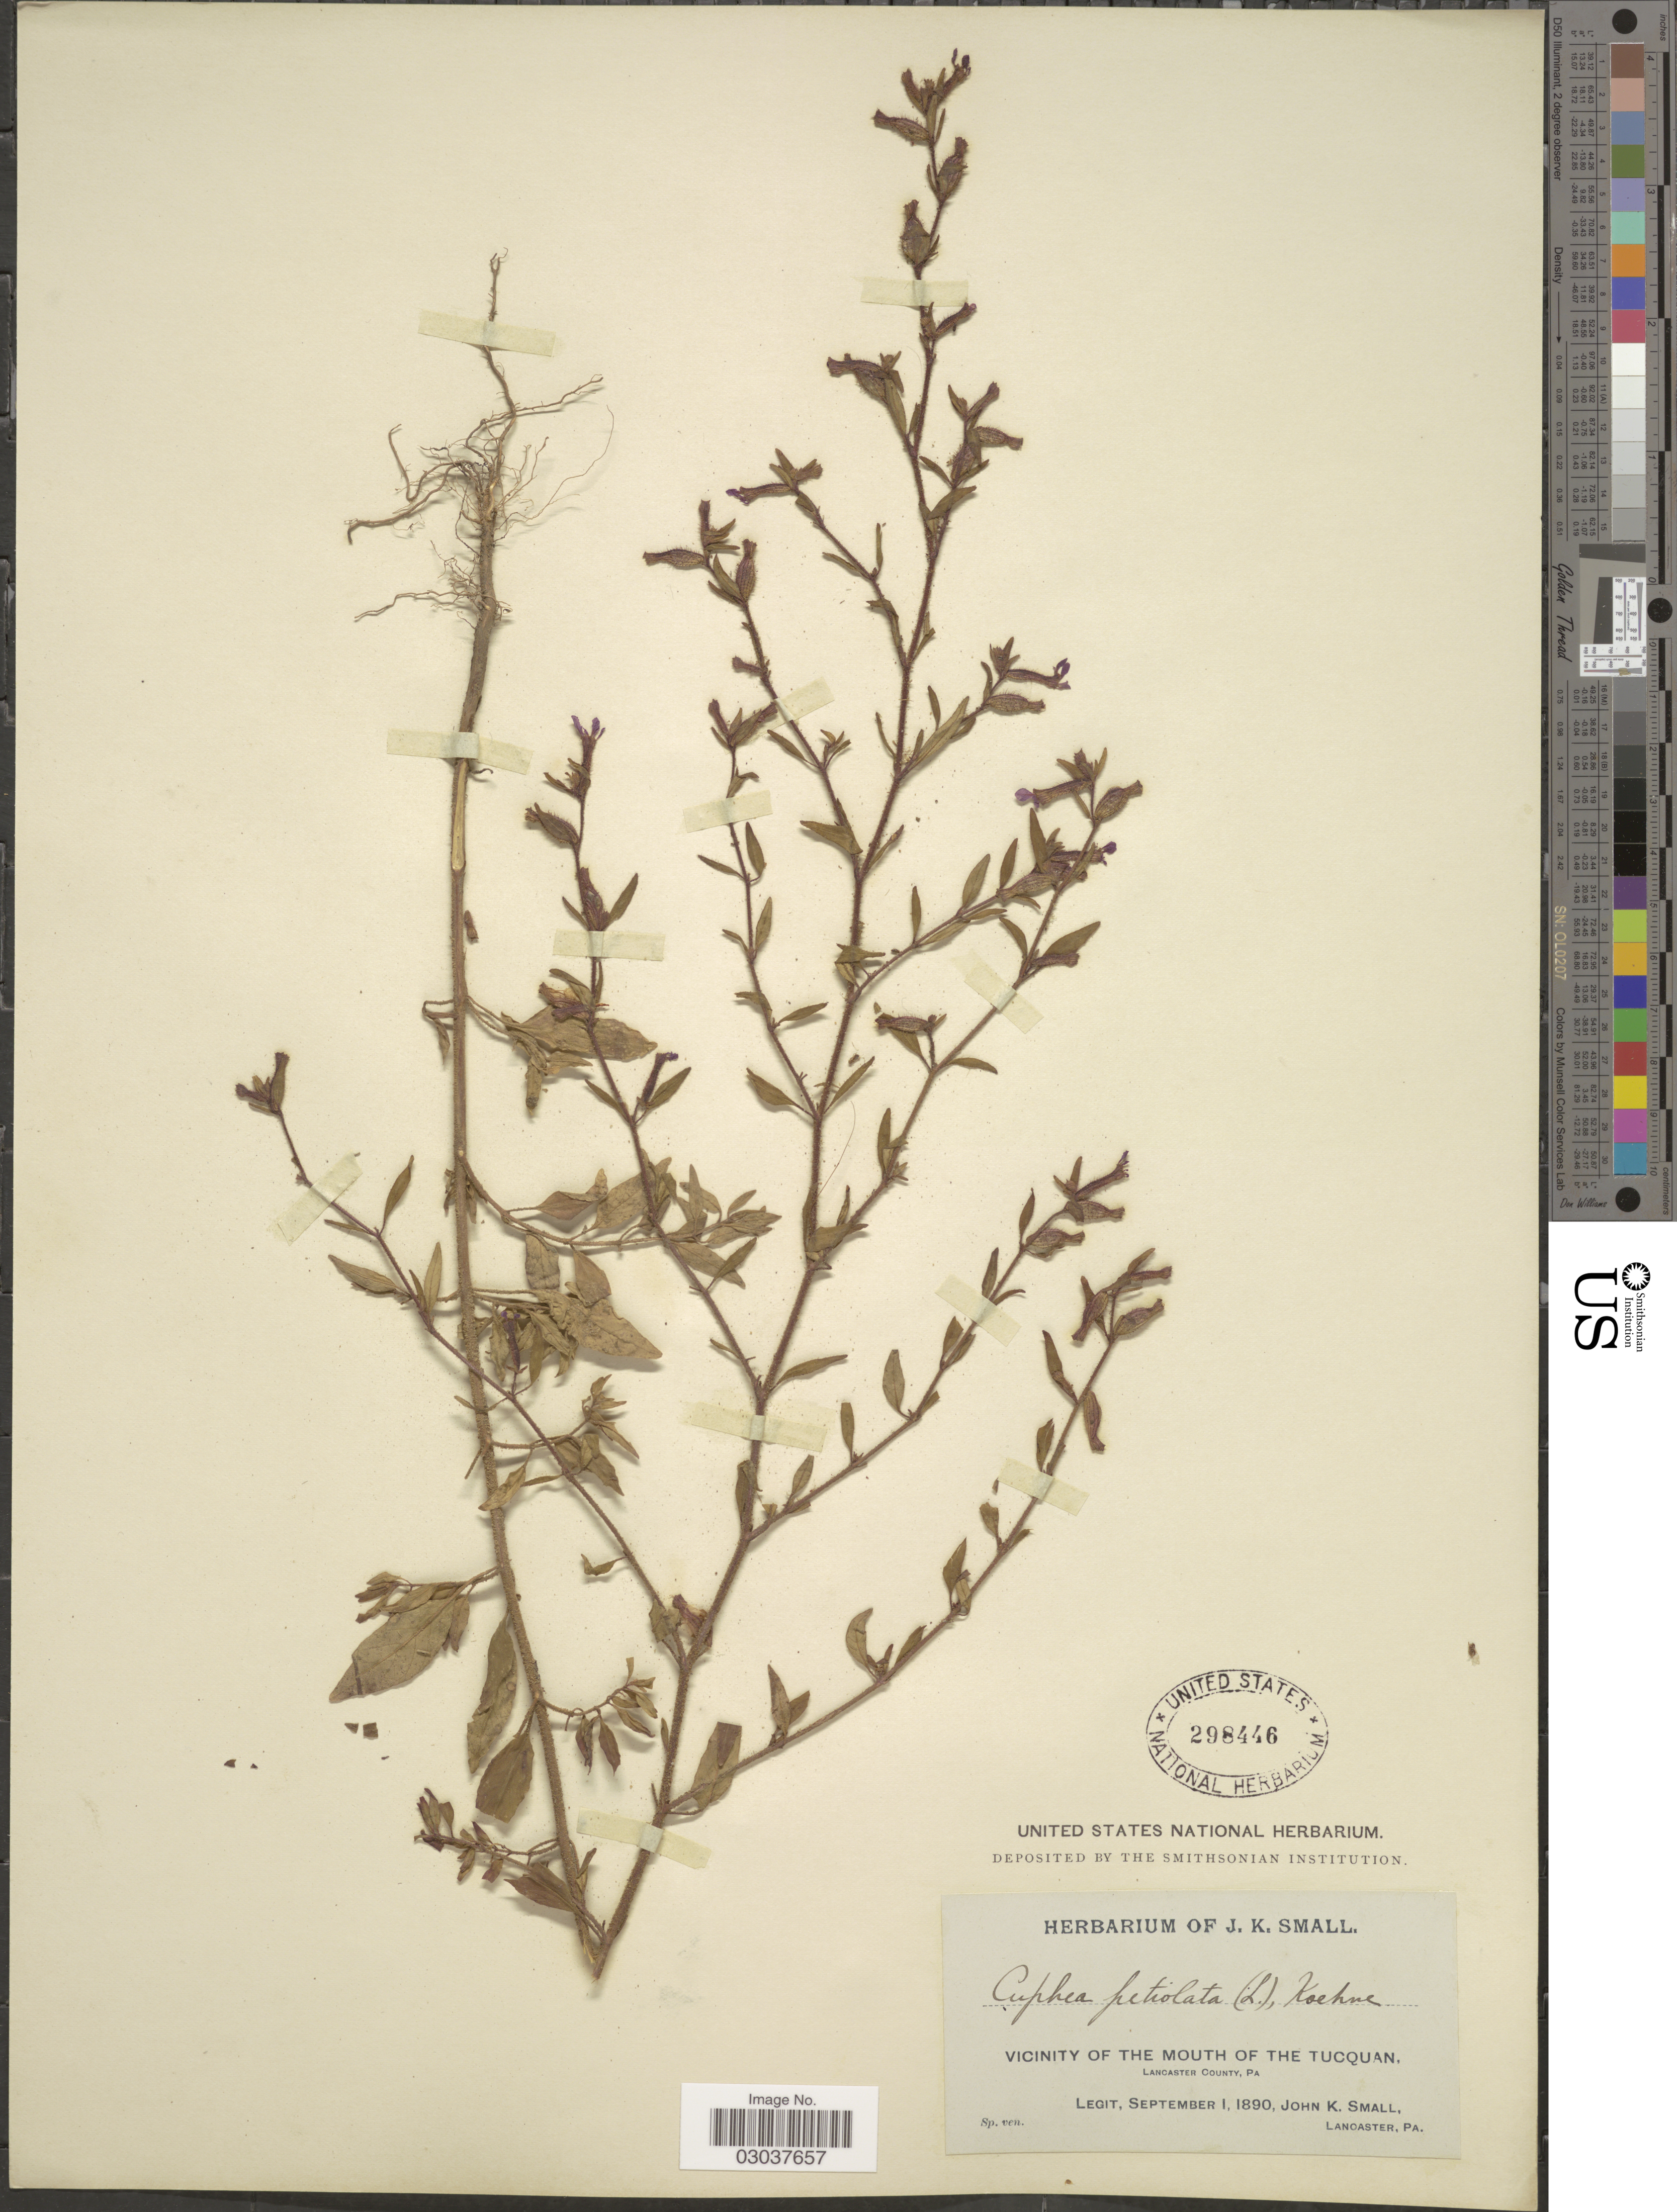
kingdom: Plantae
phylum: Tracheophyta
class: Magnoliopsida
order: Myrtales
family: Lythraceae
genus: Cuphea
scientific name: Cuphea petiolata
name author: Pohl ex Koehne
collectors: J. K. Small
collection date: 1890-09-01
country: United States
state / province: Pennsylvania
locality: Vicinity of The Mouth of The Tucquan, Lancaster County, PA.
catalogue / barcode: US 298446